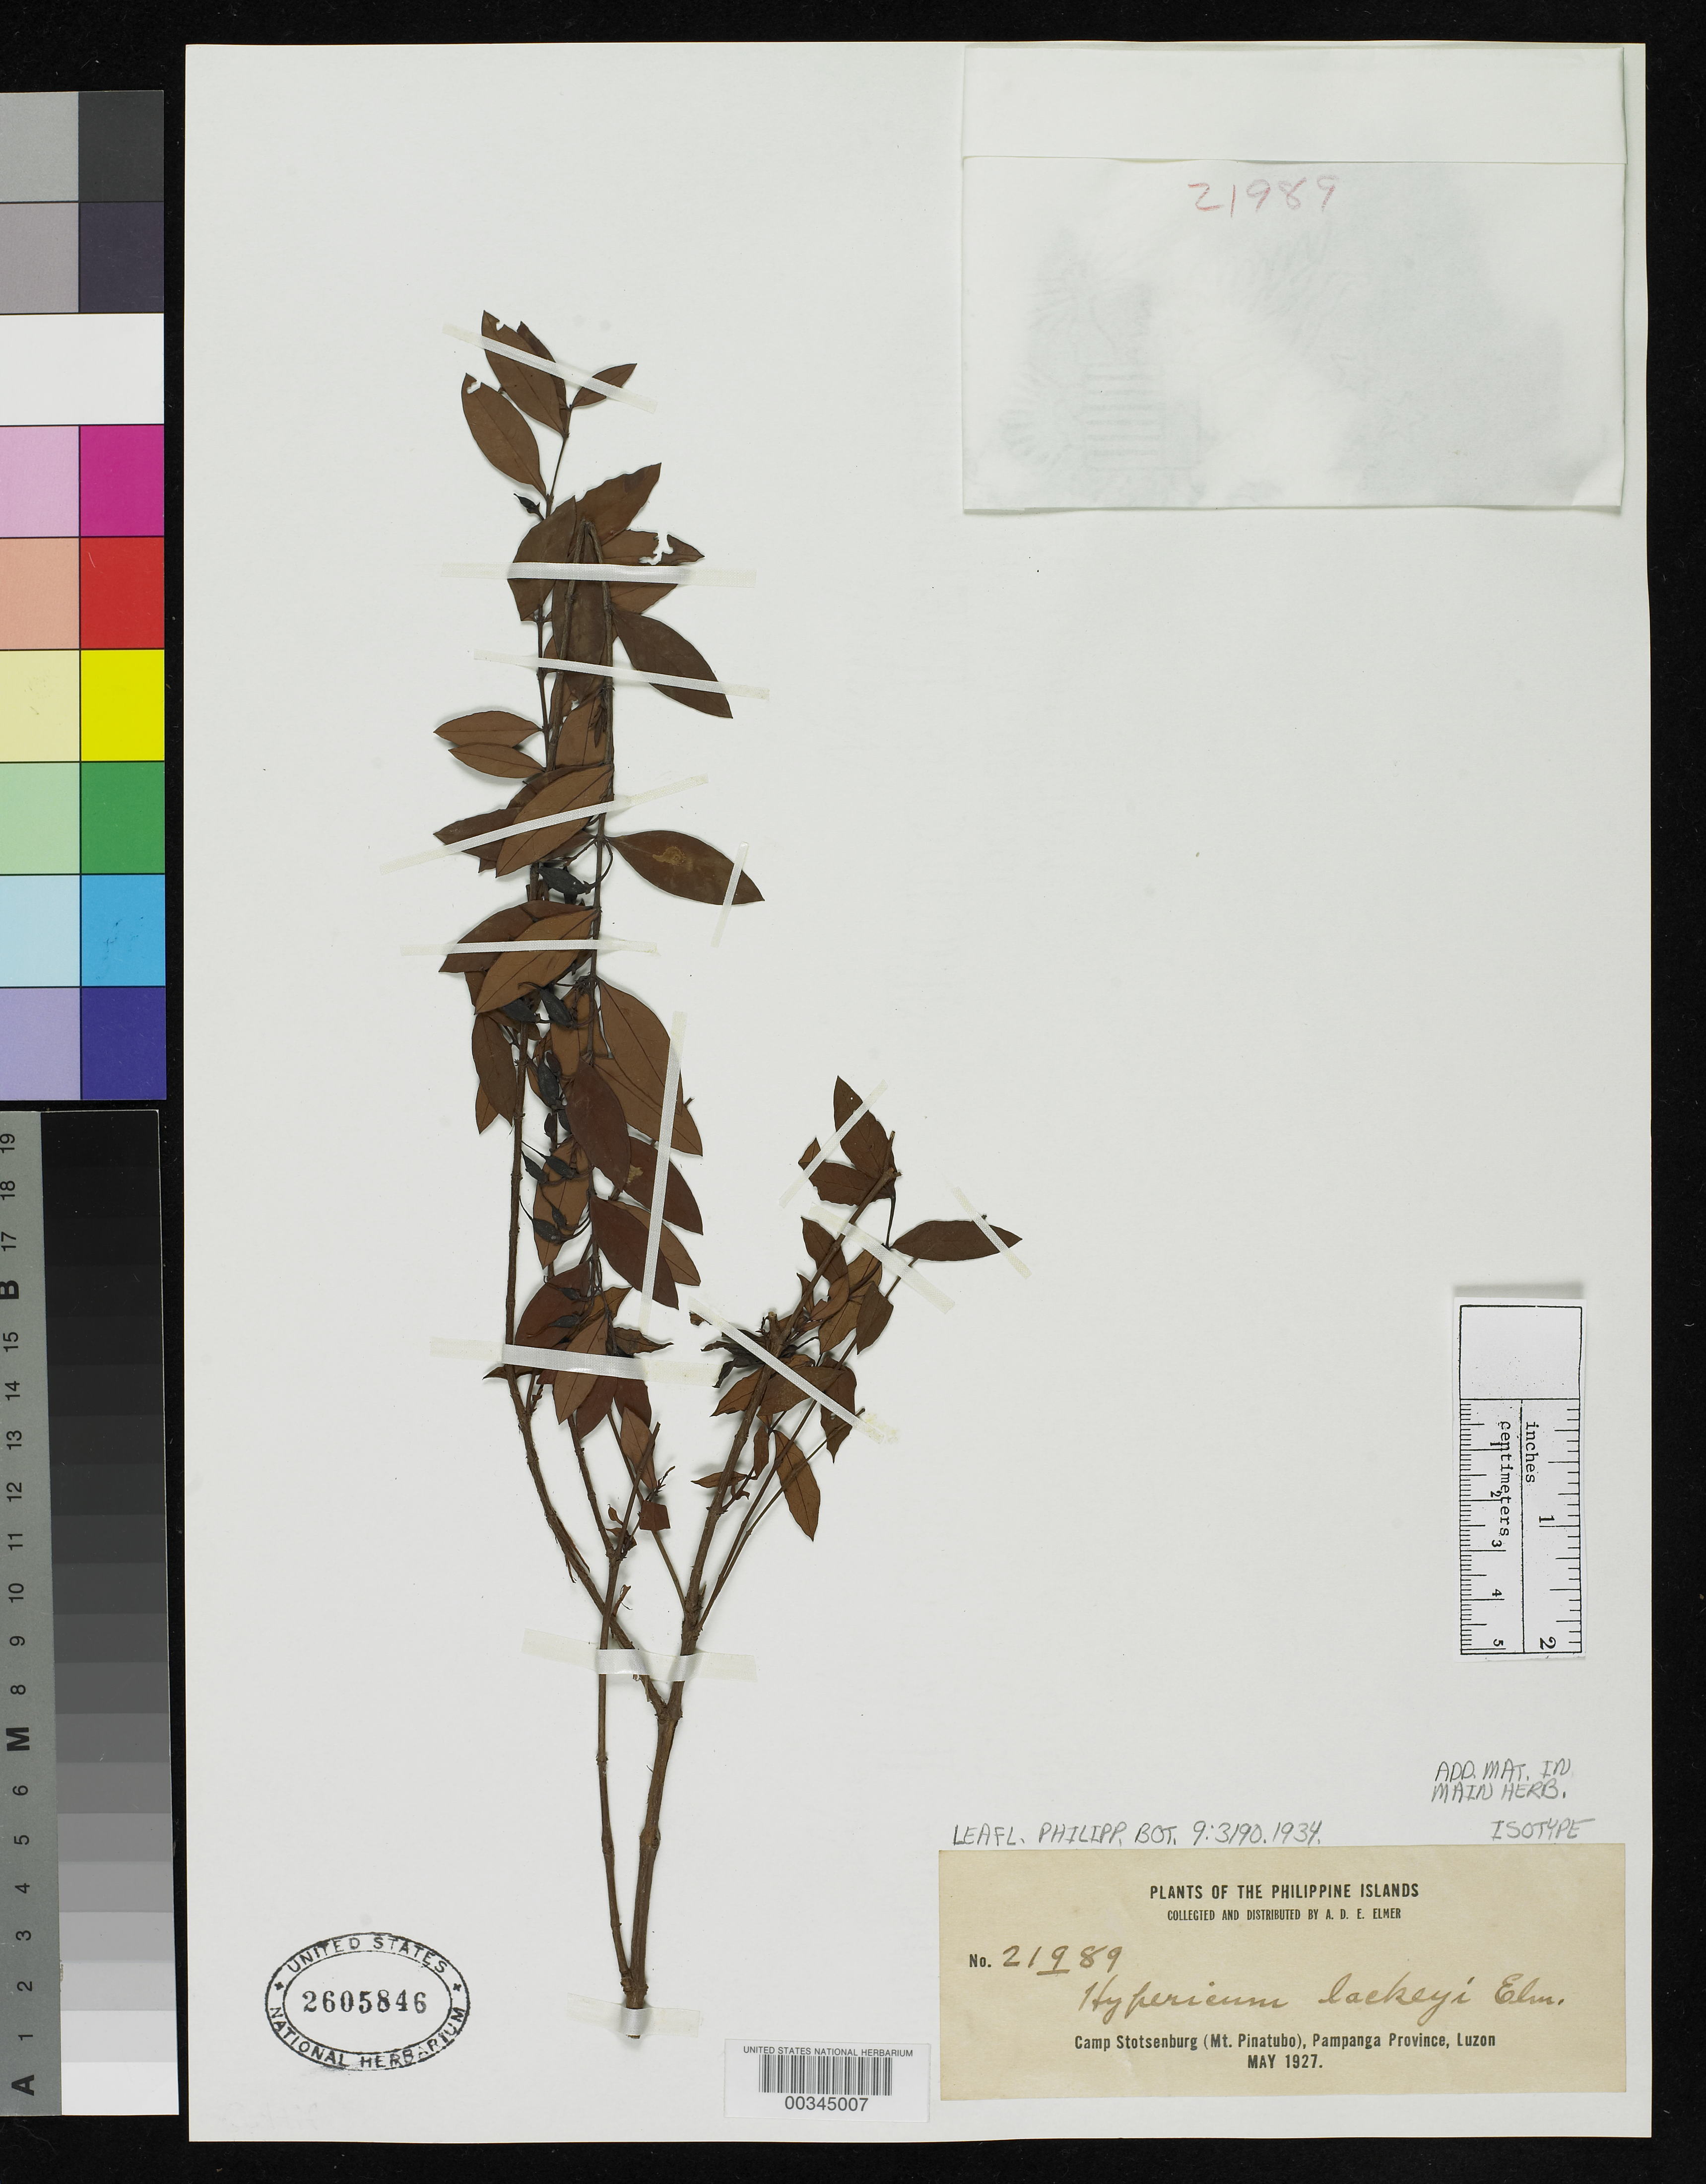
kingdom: Plantae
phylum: Tracheophyta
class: Magnoliopsida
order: Malpighiales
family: Hypericaceae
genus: Hypericum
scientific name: Hypericum lackeyi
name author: Merr.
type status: Isotype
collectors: A. D. E. Elmer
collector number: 21989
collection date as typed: May 1927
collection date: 1927-05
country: Philippines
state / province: Central Luzon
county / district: Pampanga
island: Luzon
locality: Mt. Pinatubo, Camp Stotsenburg.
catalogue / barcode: US 2605846